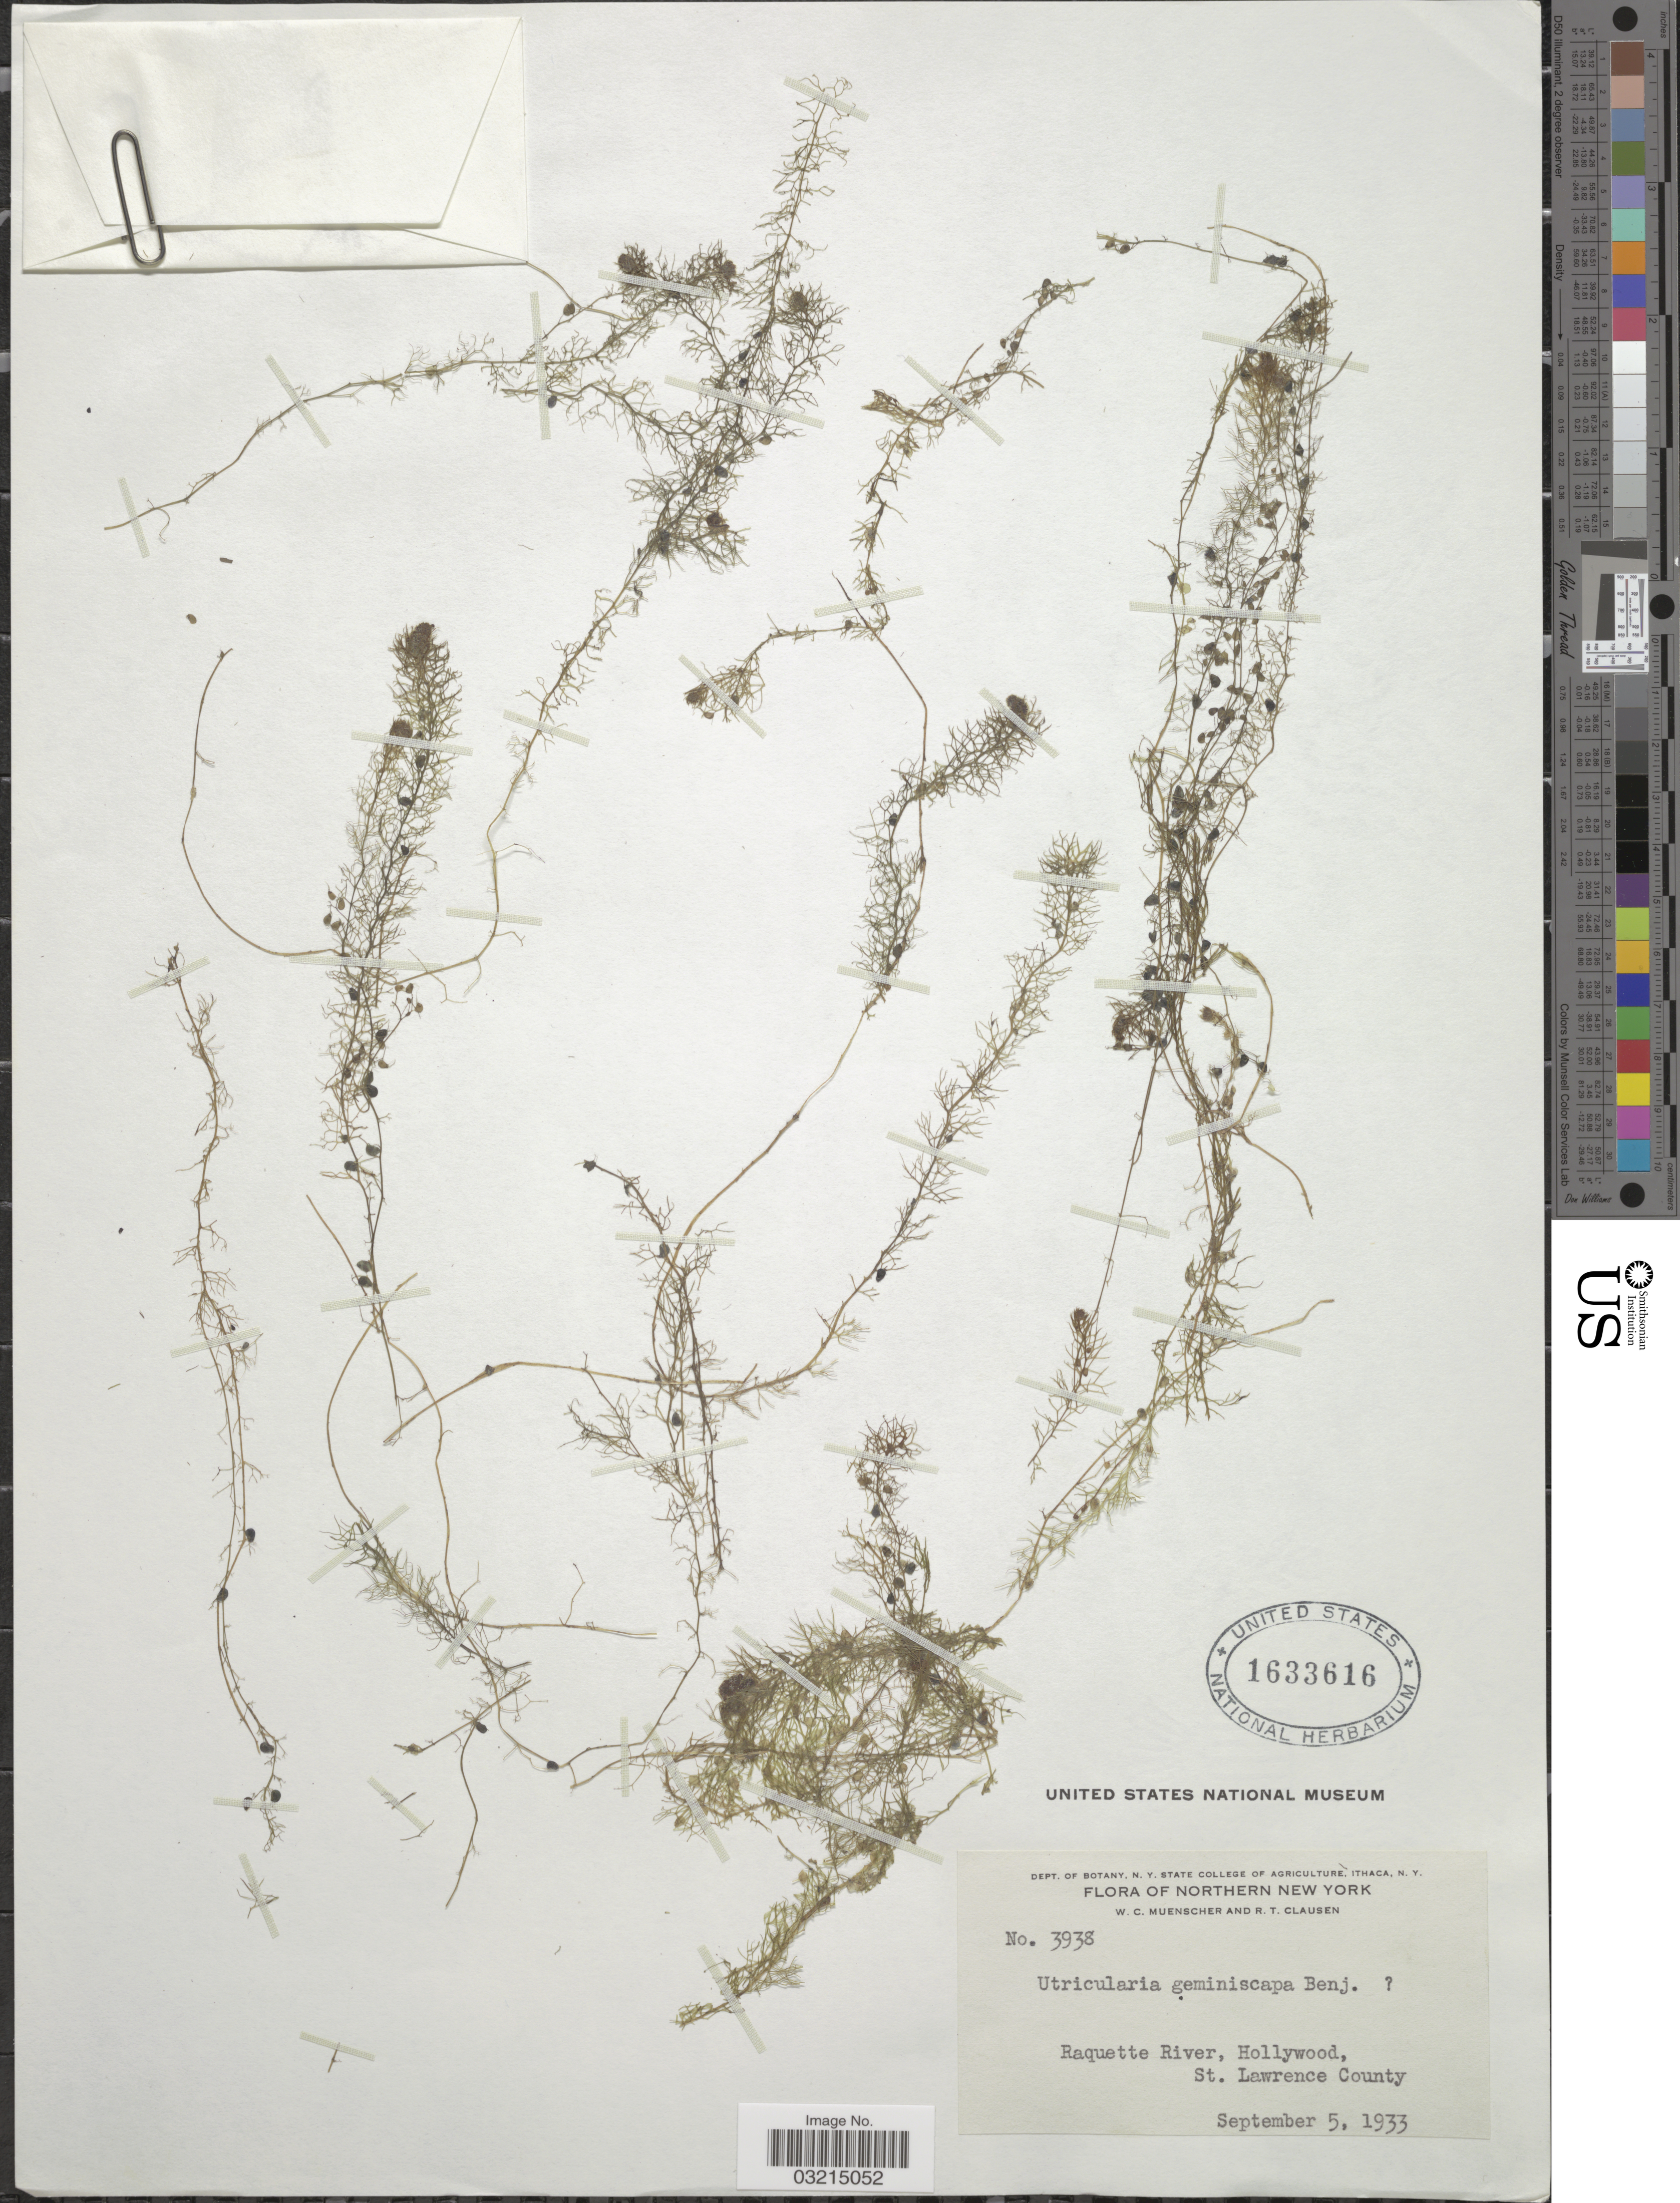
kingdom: Plantae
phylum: Tracheophyta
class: Magnoliopsida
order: Lamiales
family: Lentibulariaceae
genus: Utricularia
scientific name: Utricularia geminiscapa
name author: Benj.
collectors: W. Muenscher & R. T. Clausen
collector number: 3938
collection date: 1933-09-05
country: United States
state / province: New York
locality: Northern New York. Raquette River, Hollywood, St. Lawrence County.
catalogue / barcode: US 1633616